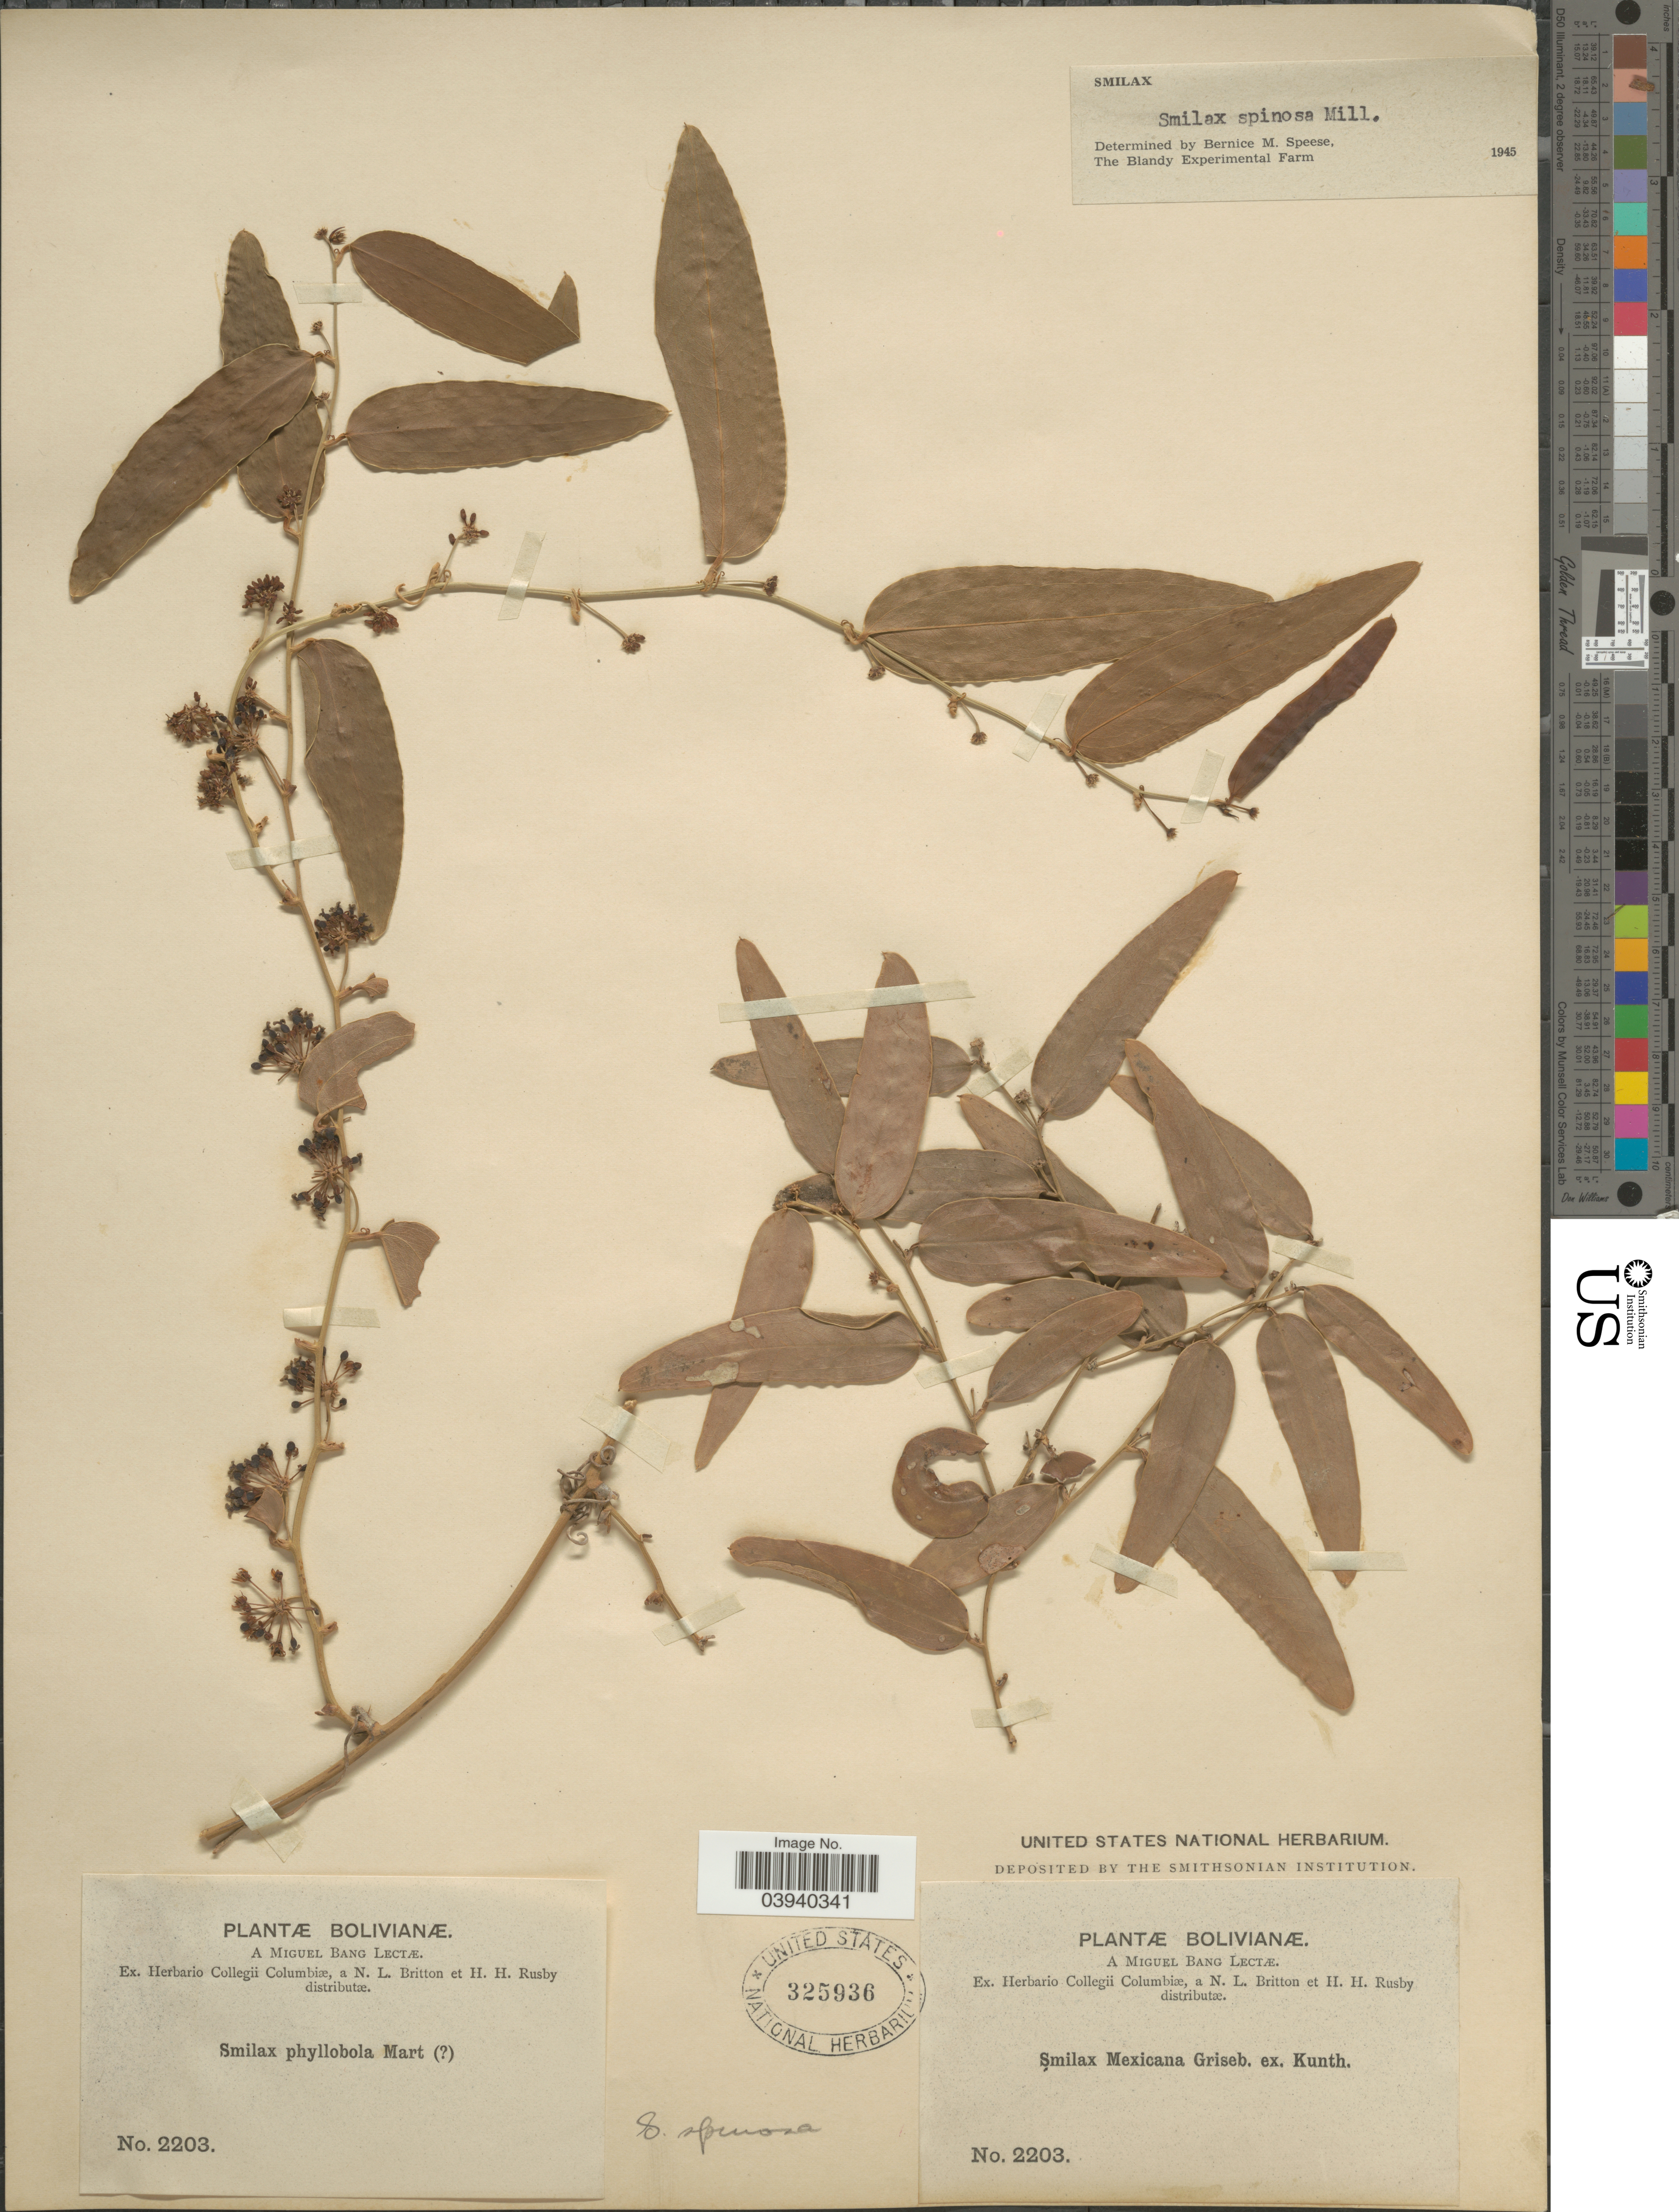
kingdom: Plantae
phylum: Tracheophyta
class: Liliopsida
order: Liliales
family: Smilacaceae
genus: Smilax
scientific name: Smilax spinosa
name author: Mill.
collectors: M. Bang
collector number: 2203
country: Bolivia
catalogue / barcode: US 325936